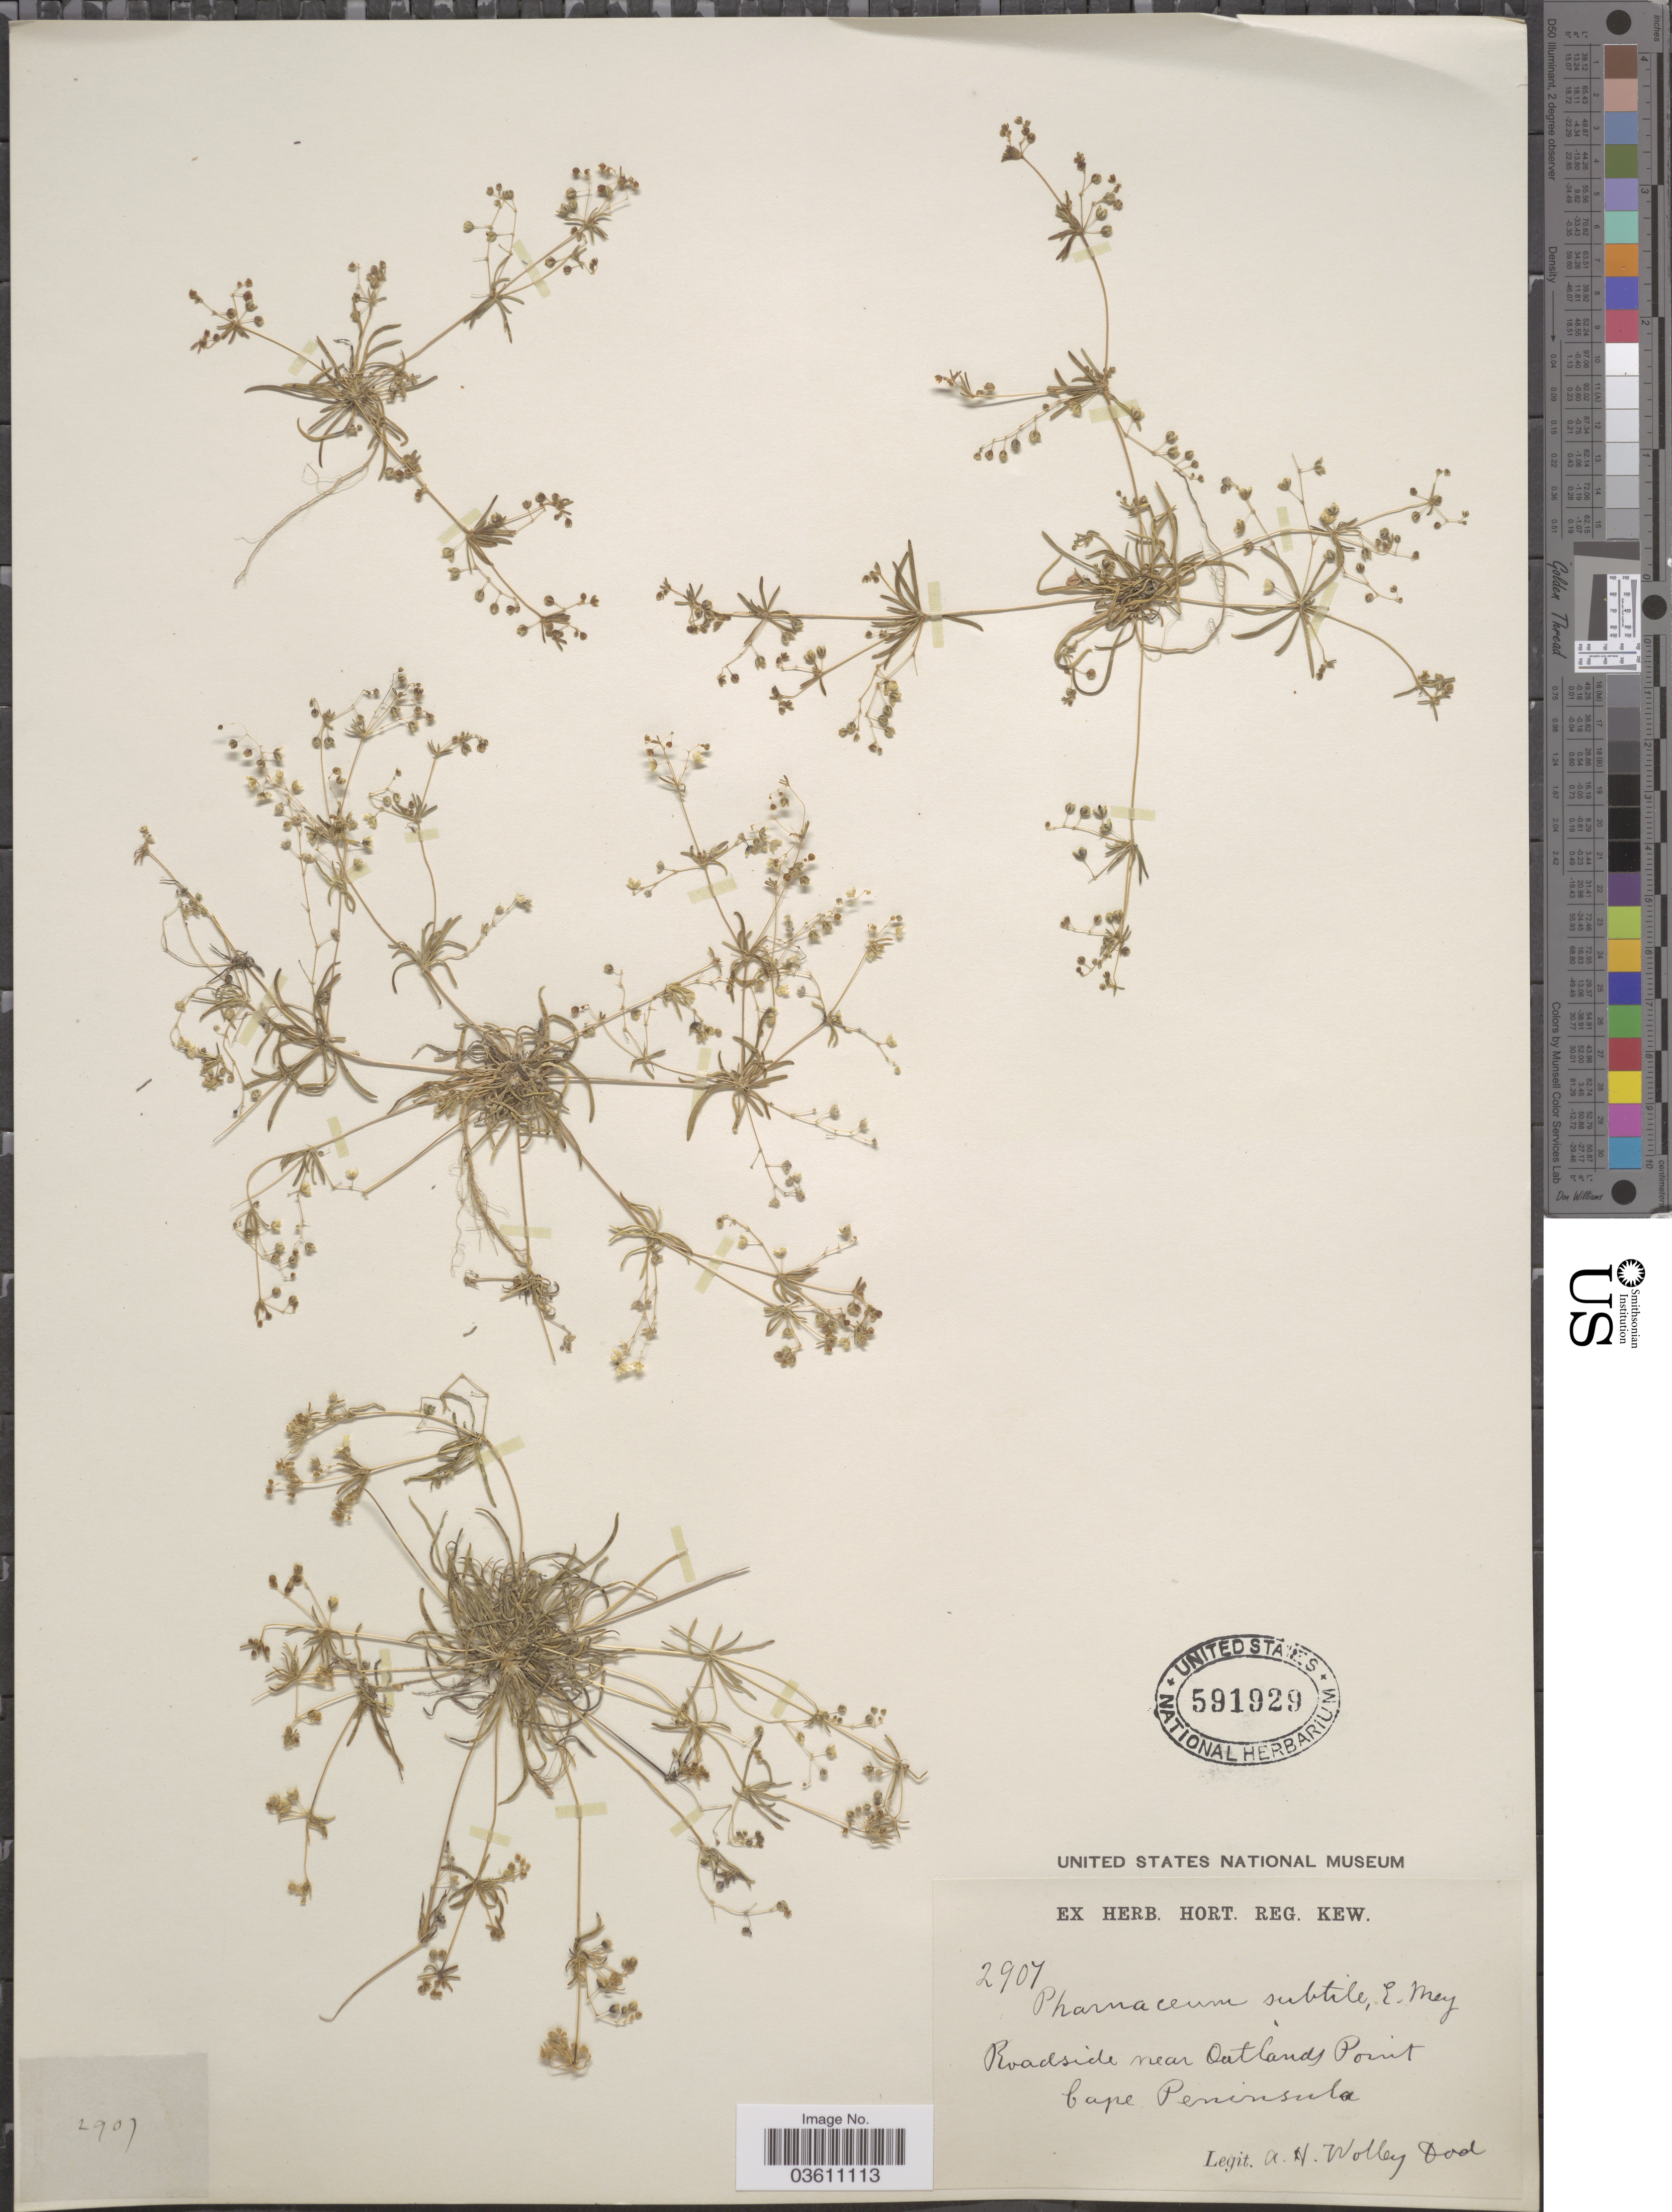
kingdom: Plantae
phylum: Tracheophyta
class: Magnoliopsida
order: Caryophyllales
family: Molluginaceae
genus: Pharnaceum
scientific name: Pharnaceum subtile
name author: E. Mey. ex Fenzl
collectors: A. Wolley-Dod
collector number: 2907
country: South Africa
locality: Roadside near Outlands Point. Cape Peninsula.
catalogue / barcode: US 591929